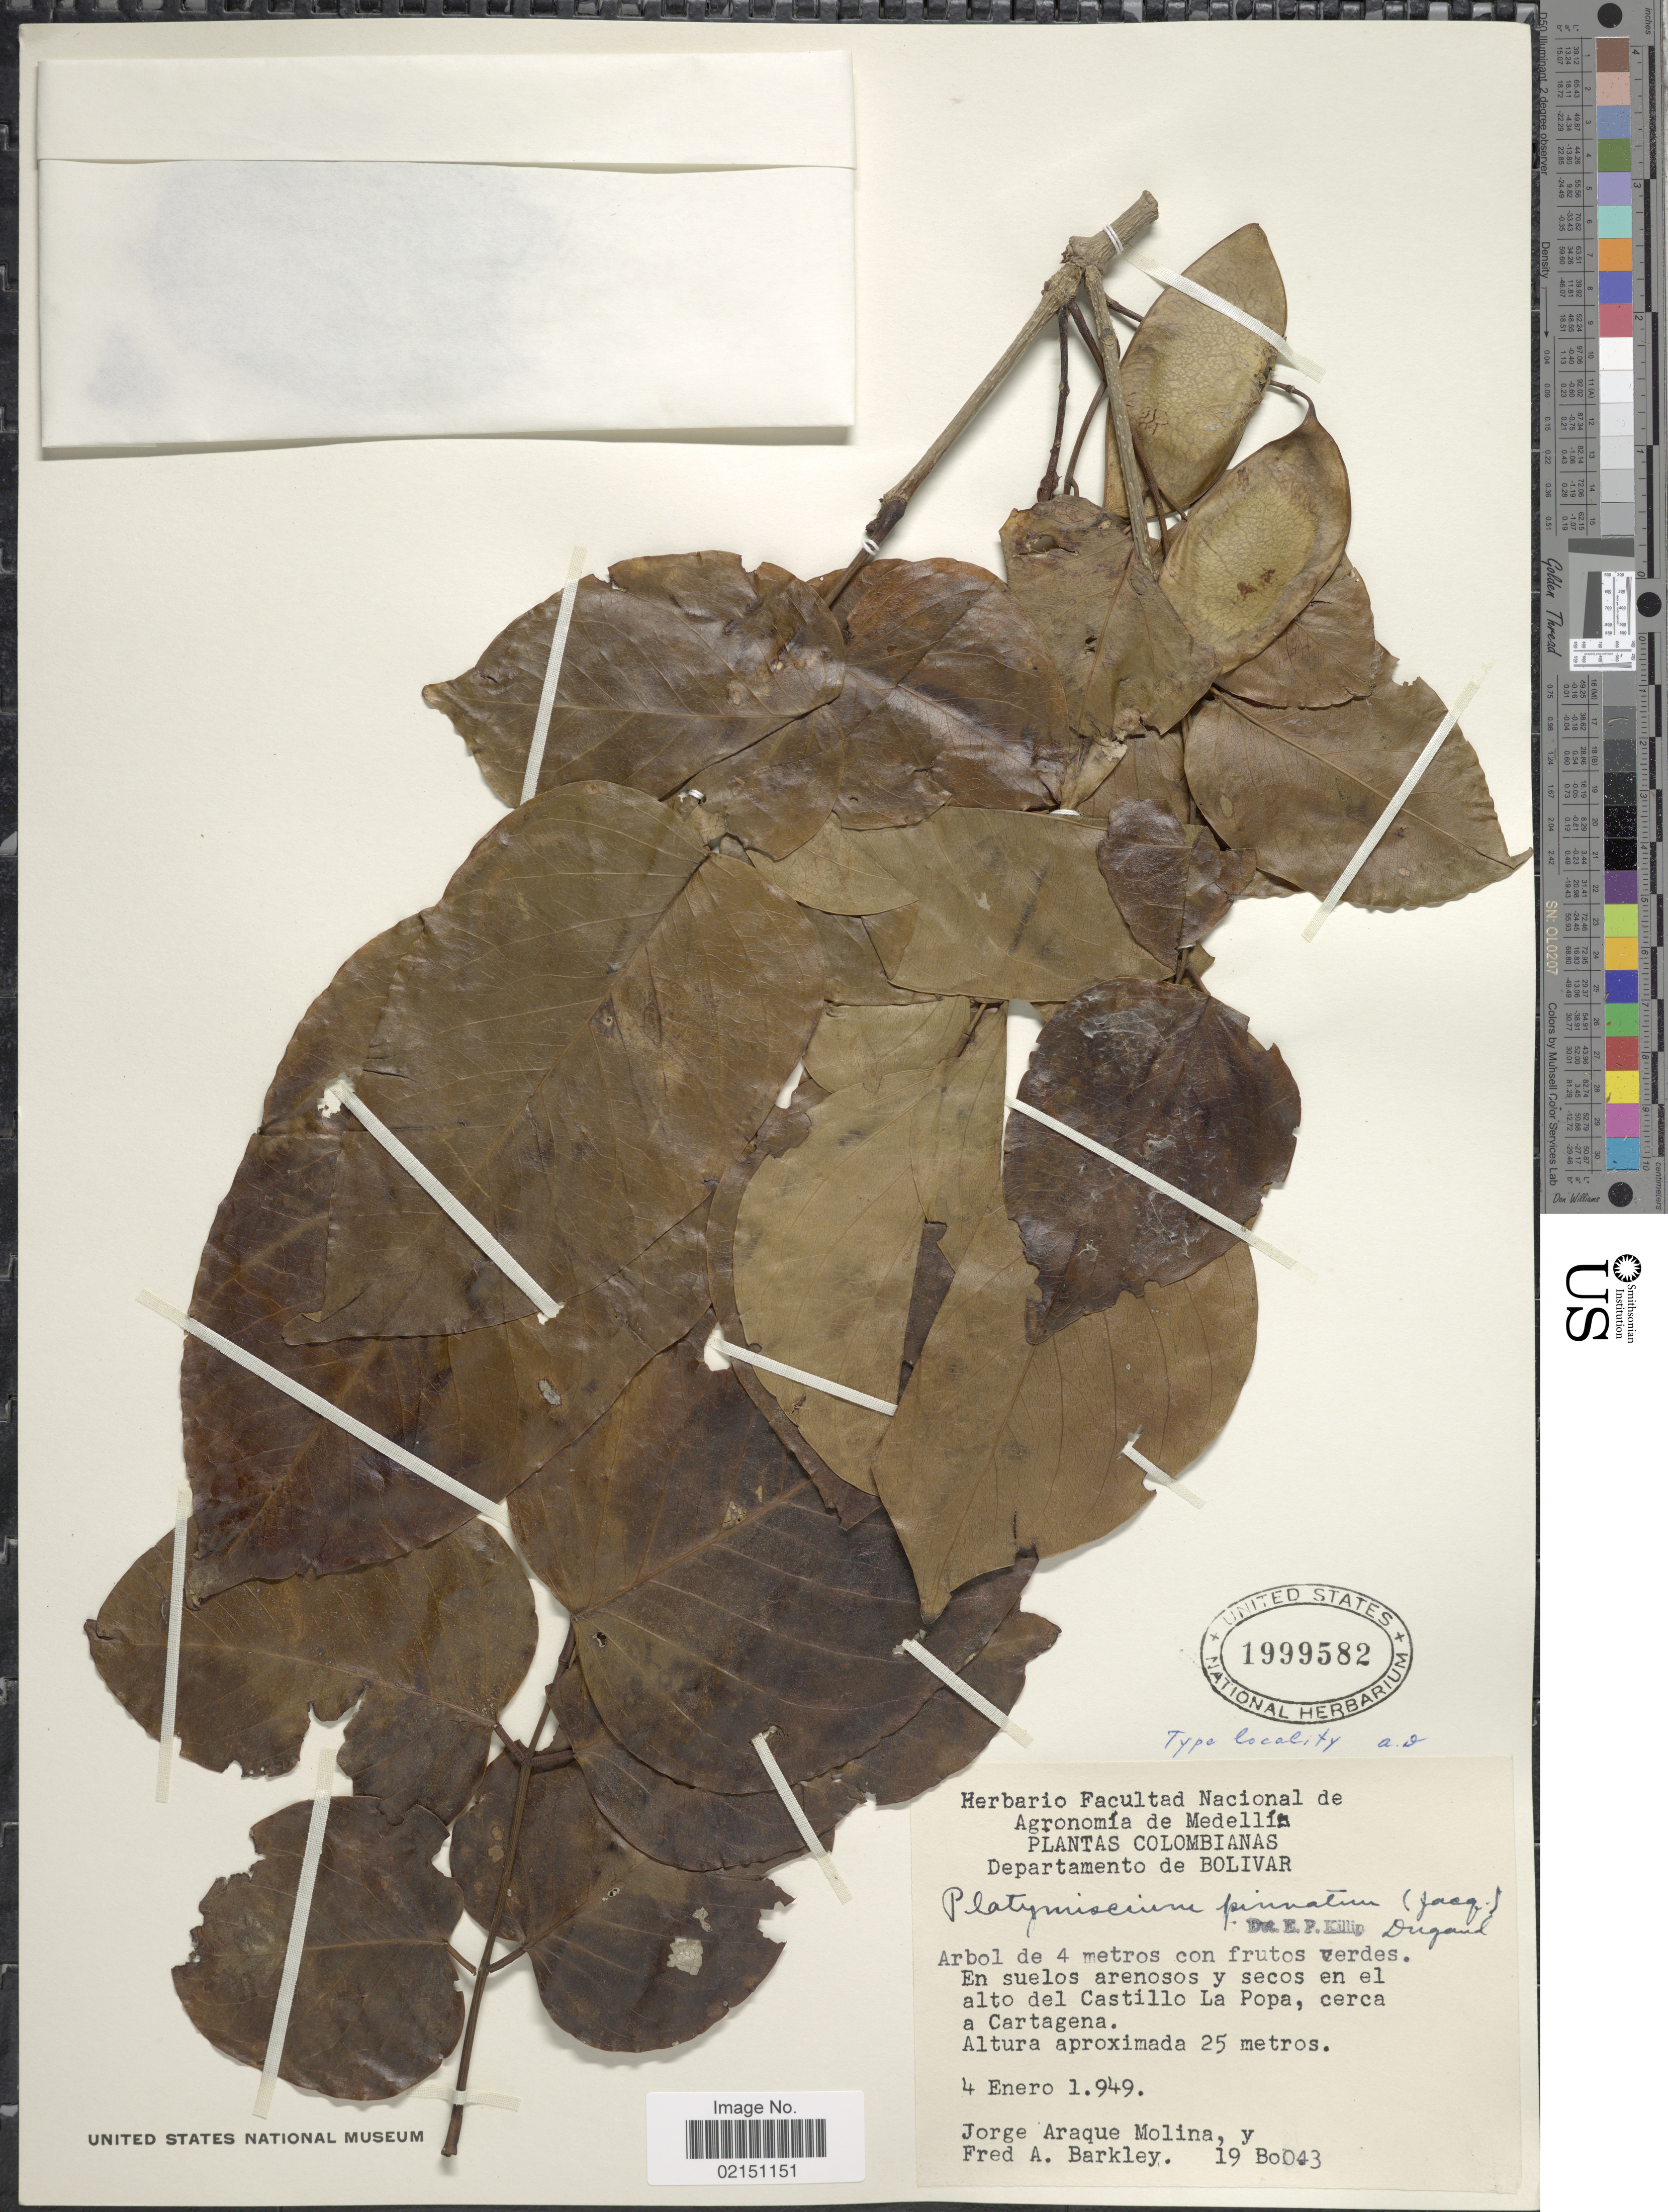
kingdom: Plantae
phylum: Tracheophyta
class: Magnoliopsida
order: Fabales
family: Fabaceae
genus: Platymiscium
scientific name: Platymiscium pinnatum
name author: (Jacq.) Dugand G.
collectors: J. Araque Molina & F. A. Barkley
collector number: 19Bo043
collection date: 1949-01-04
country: Colombia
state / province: Bolívar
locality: Colombianas. En suelos arenosos y secos en el alto del Castillo La Popa, cerca a Cartagena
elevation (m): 25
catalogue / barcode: US 1999582